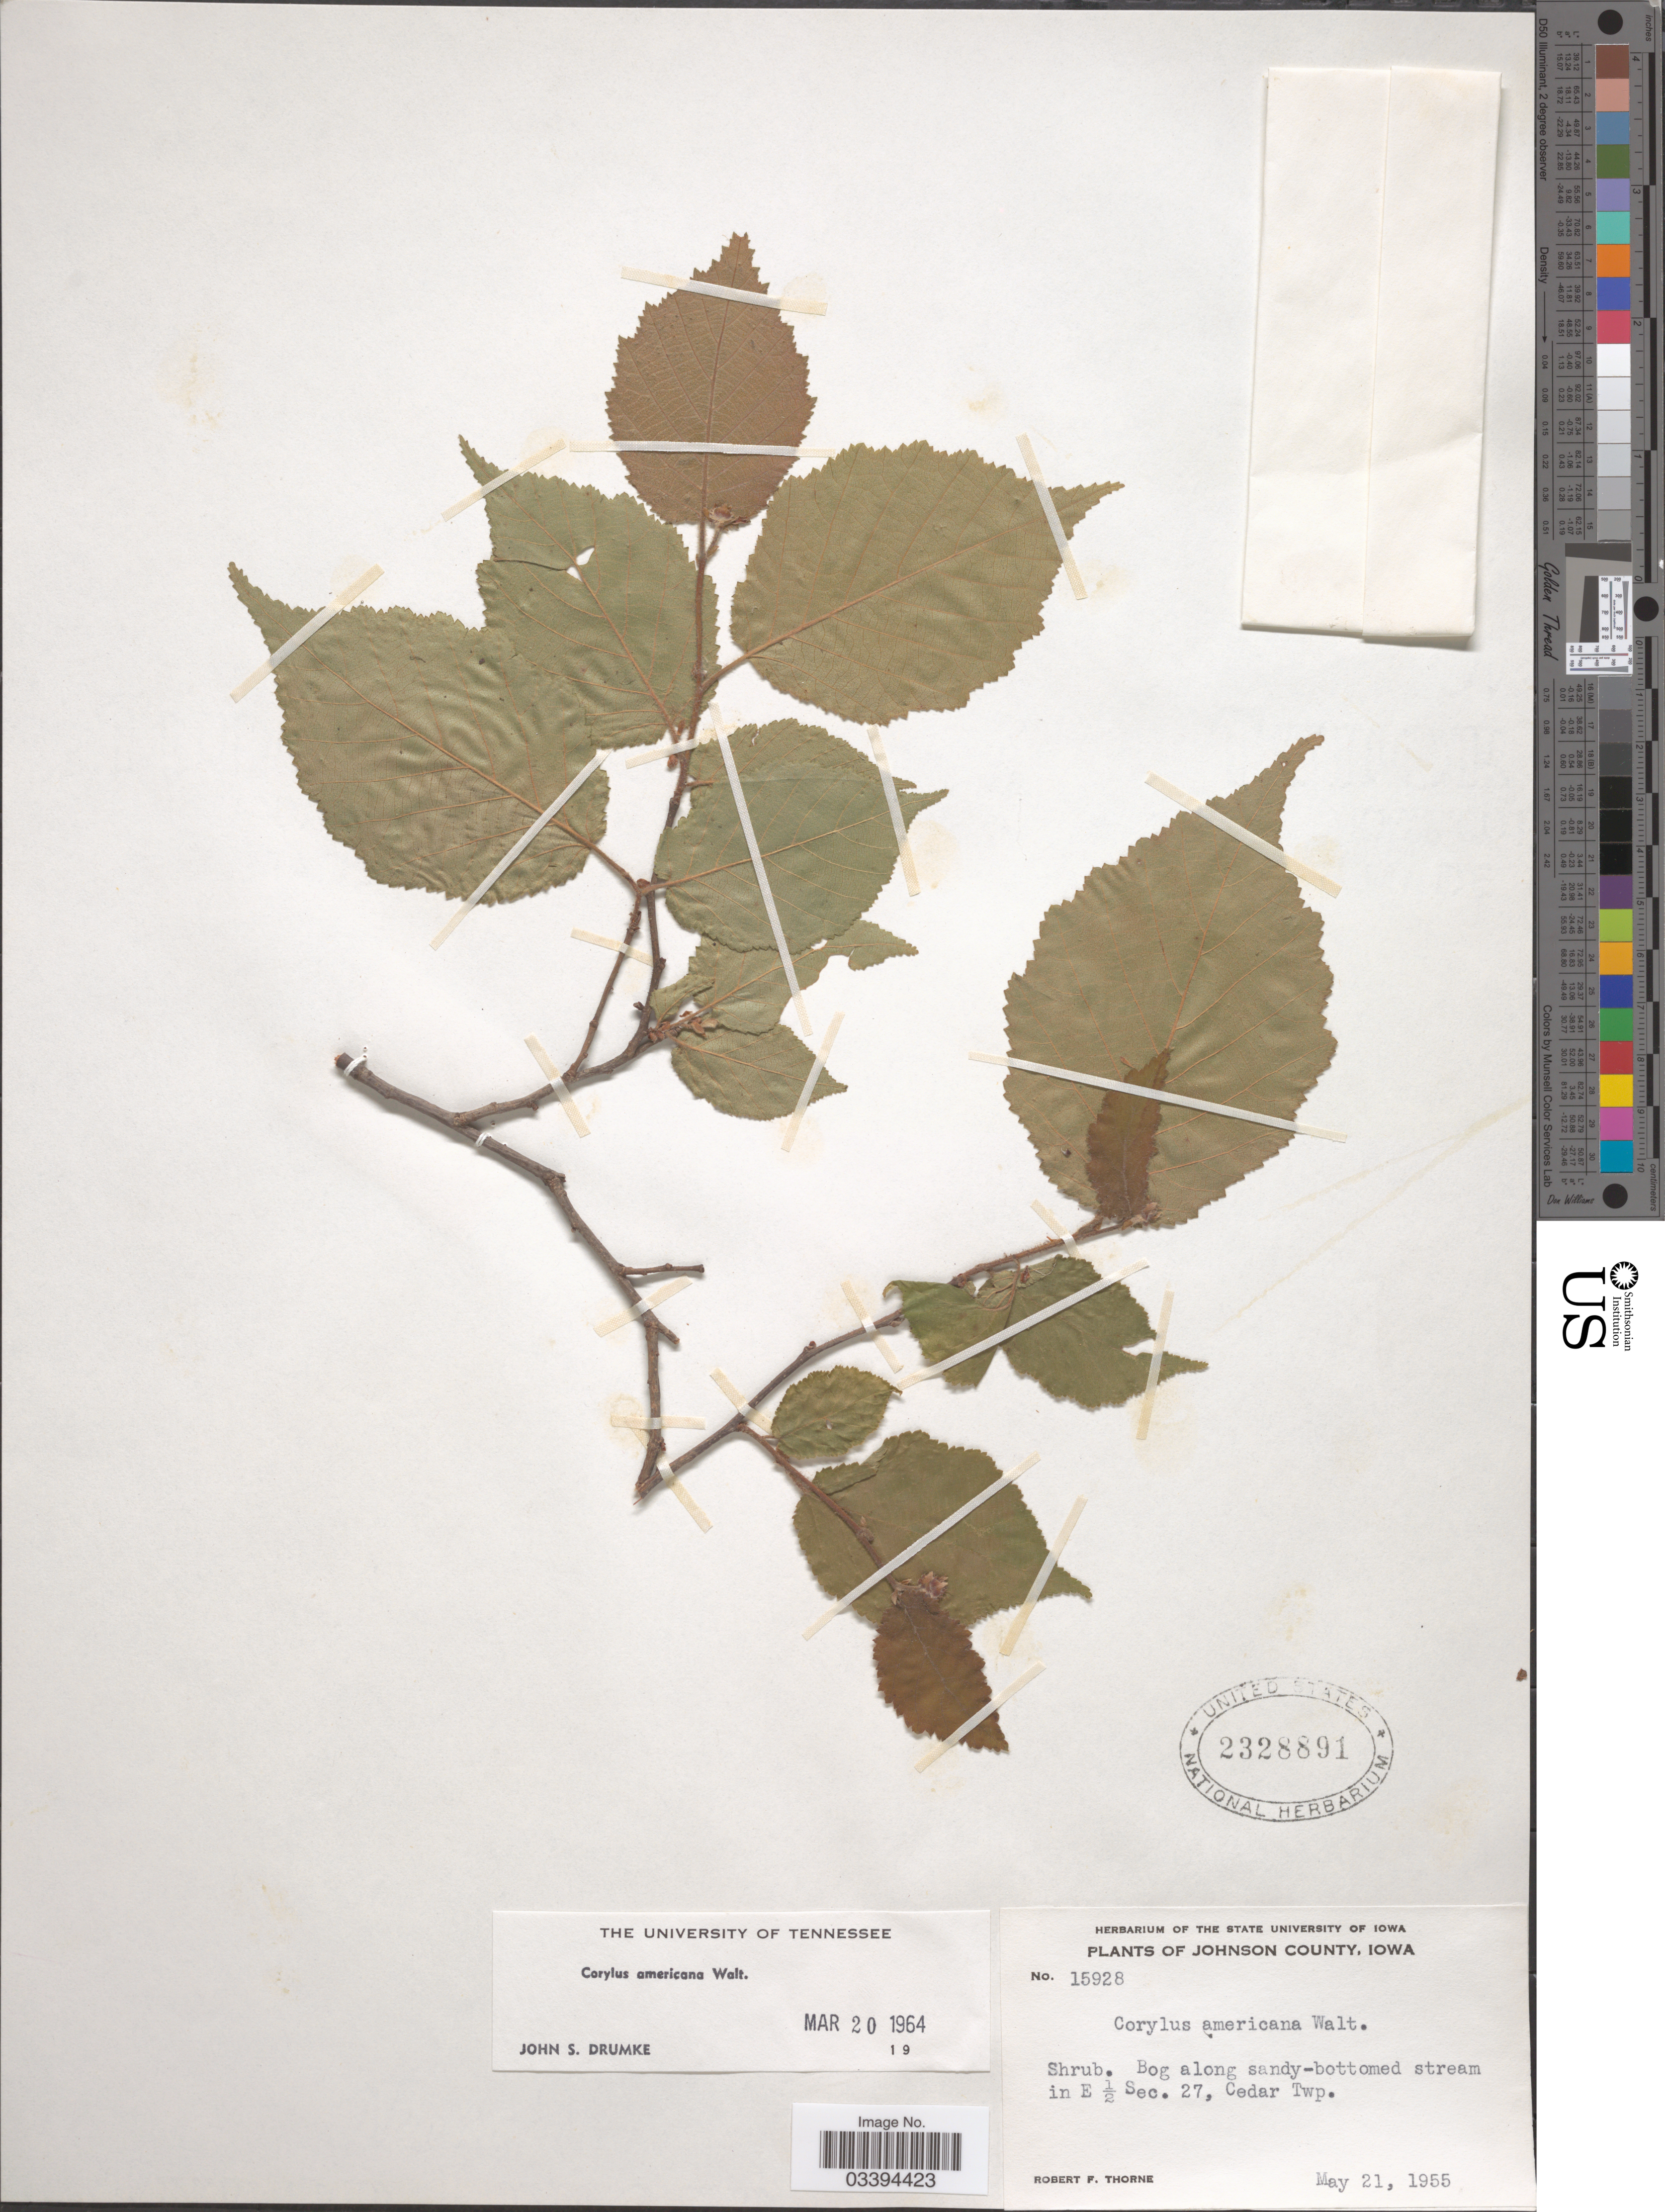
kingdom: Plantae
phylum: Tracheophyta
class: Magnoliopsida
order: Fagales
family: Betulaceae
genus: Corylus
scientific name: Corylus americana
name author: Walter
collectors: R. F. Thorne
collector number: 15928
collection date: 1955-05-21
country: United States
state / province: Iowa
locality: Johnson County. Bog along sandy-bottomed stream in E ½ Sec. 27, Cedar Twp.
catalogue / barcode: US 2328891